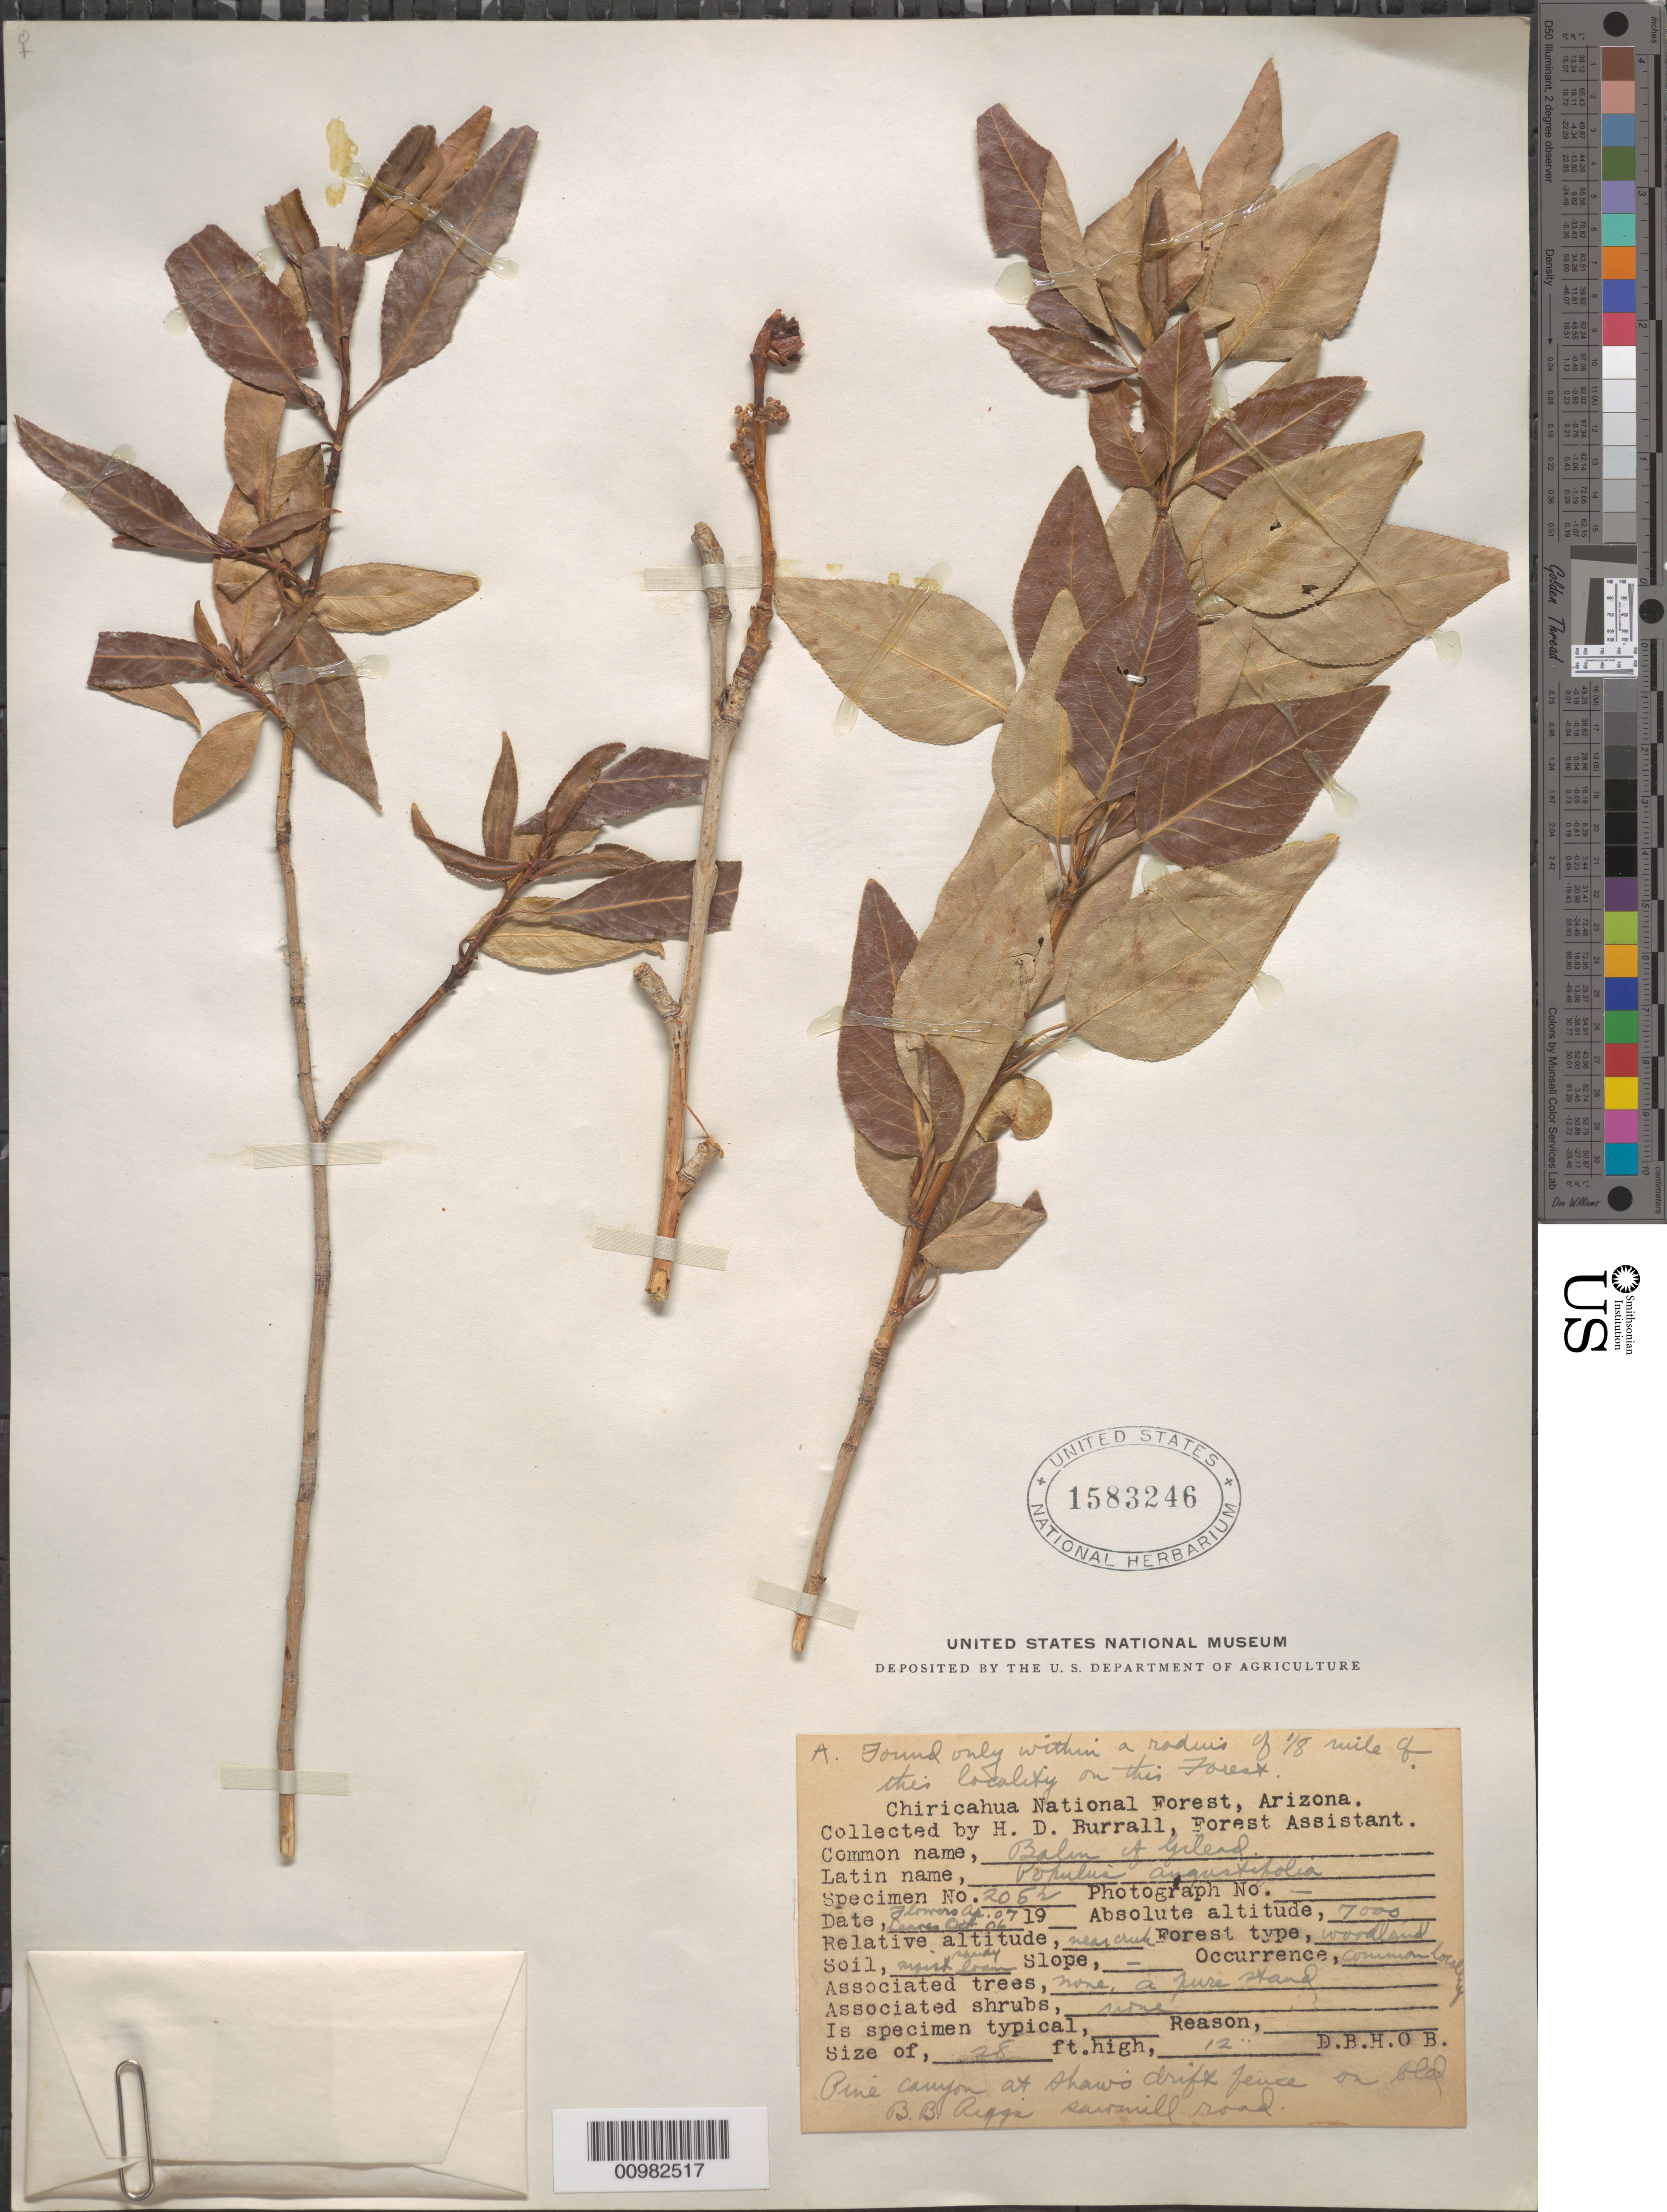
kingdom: Plantae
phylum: Tracheophyta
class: Magnoliopsida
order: Malpighiales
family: Salicaceae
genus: Populus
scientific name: Populus angustifolia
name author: E. James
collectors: H. Burrall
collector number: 2052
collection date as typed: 07 Apr ---- to 06 Oct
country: United States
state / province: Arizona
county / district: Coconino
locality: Pine Canyon at Shaw's Drift Fence. Found only within a radius of 1/8 mile of the forest.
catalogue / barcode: US 1583246